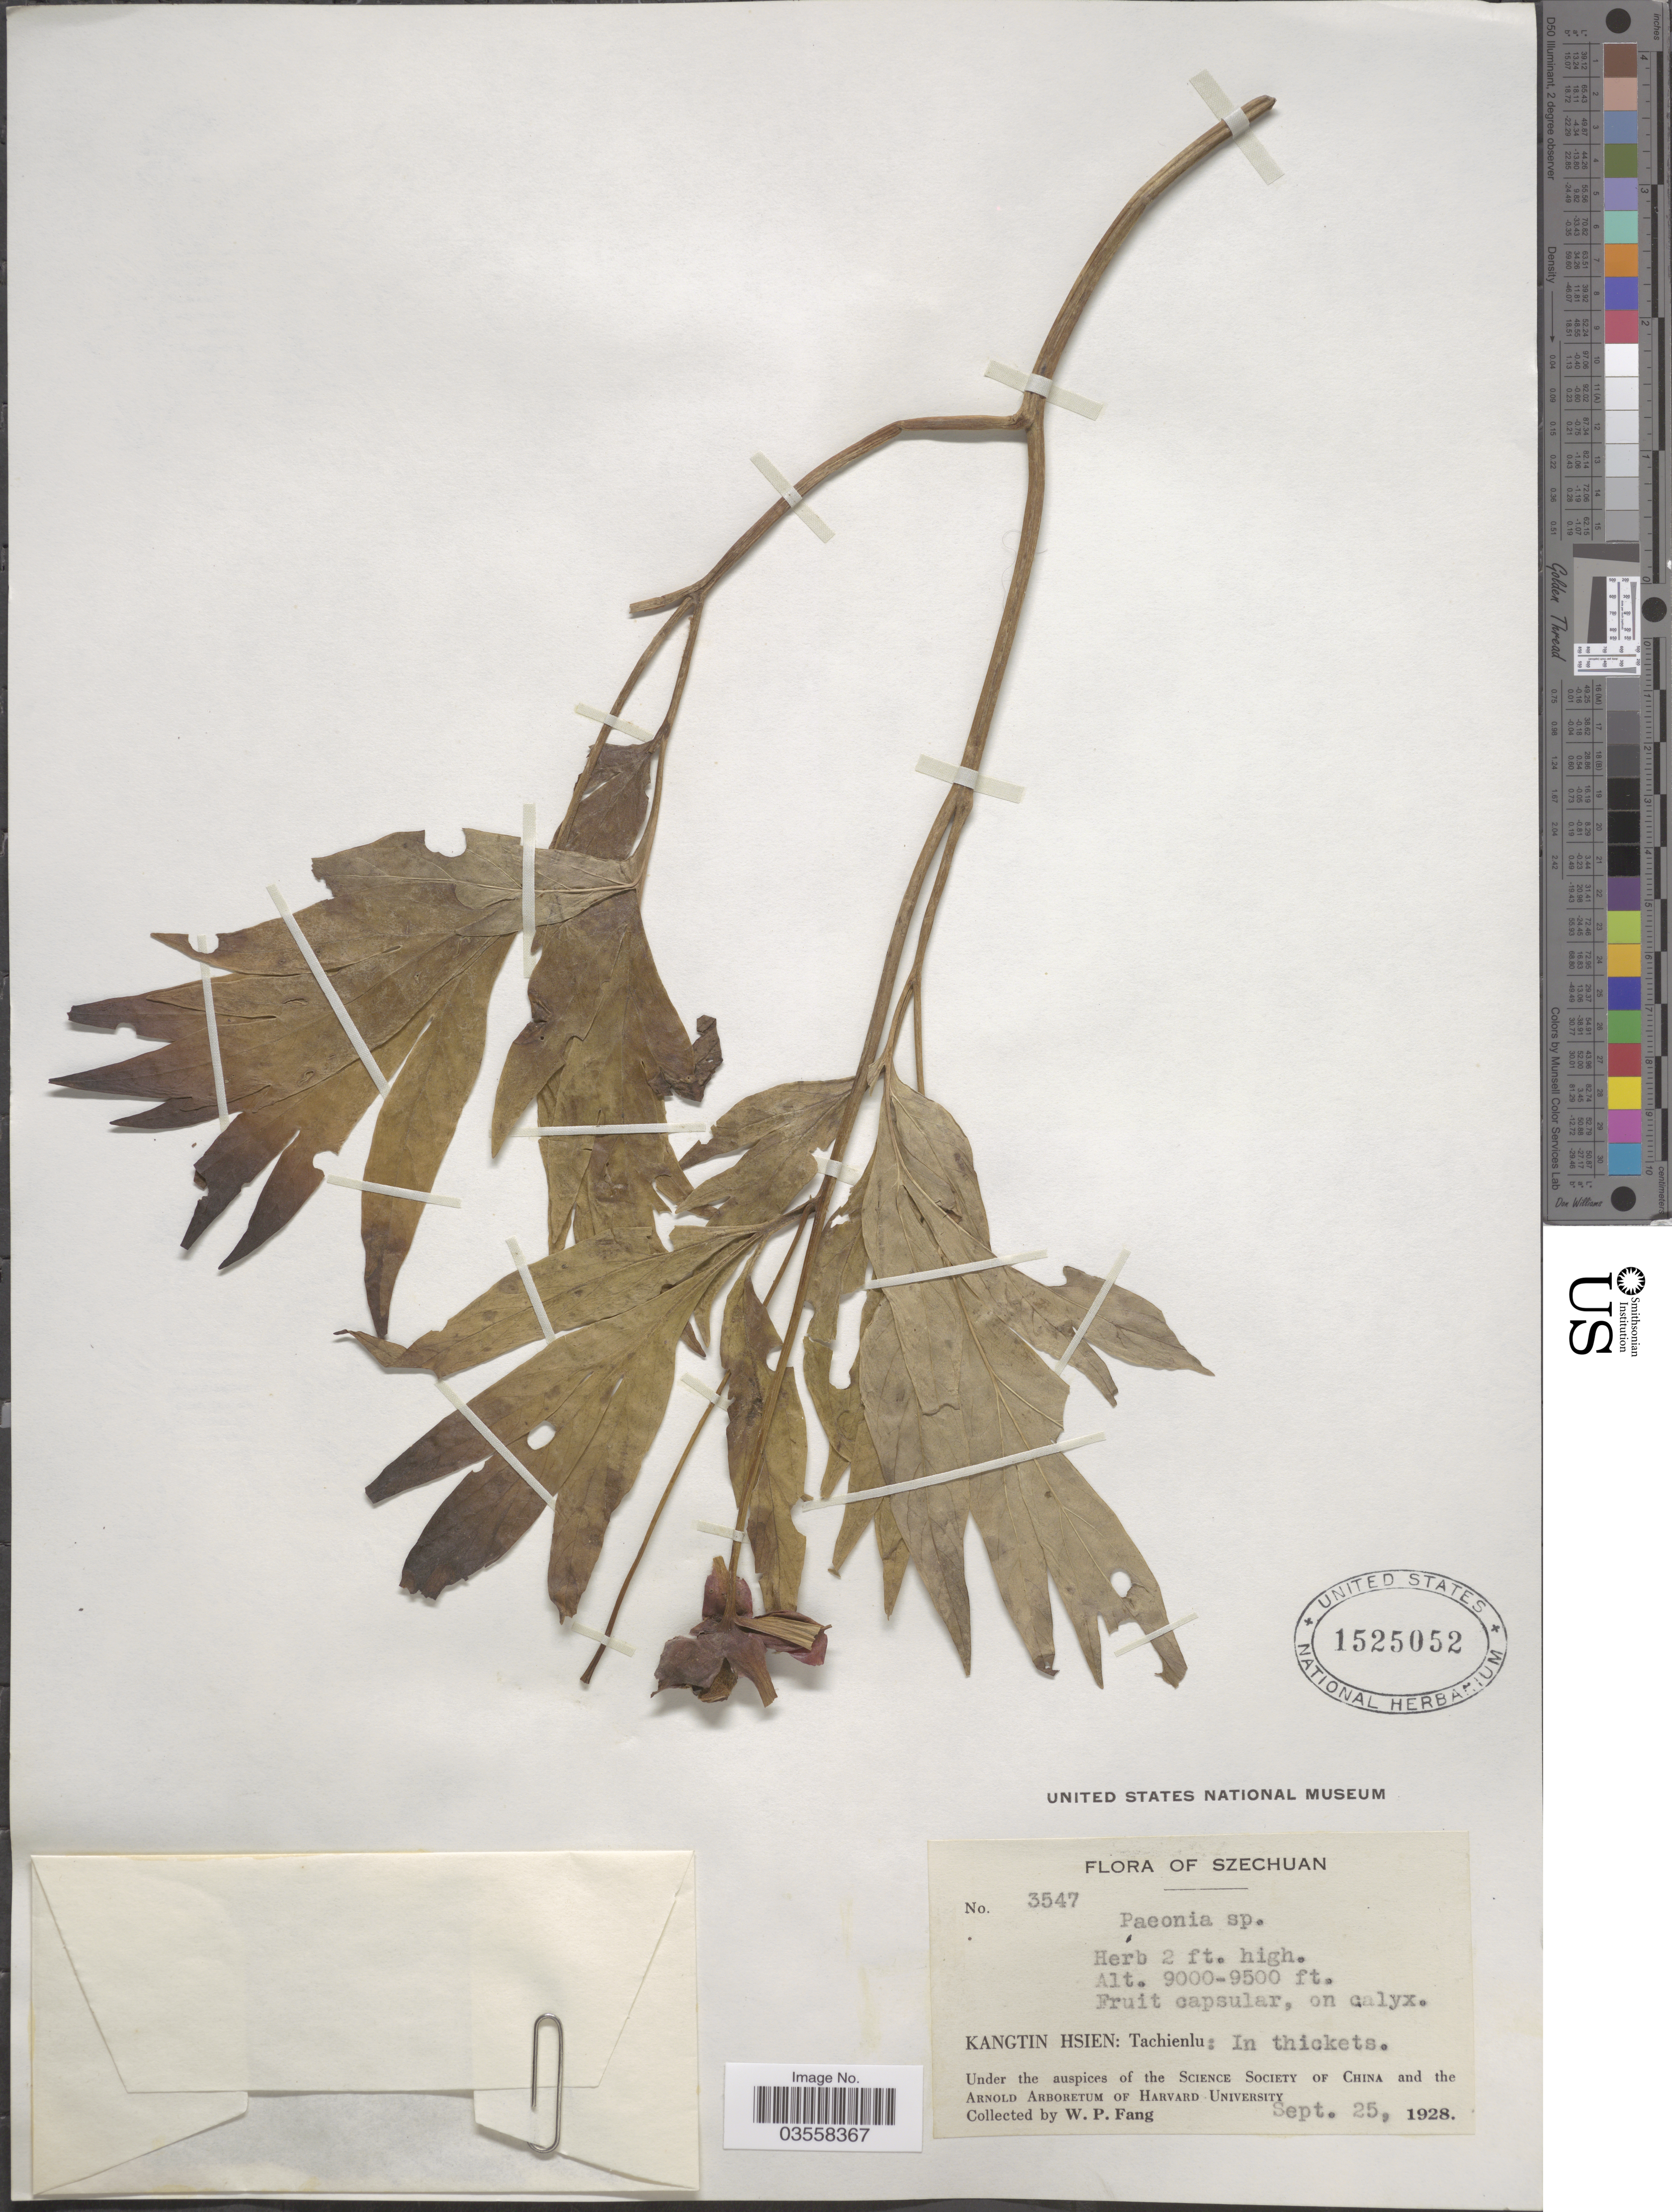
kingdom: Plantae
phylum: Tracheophyta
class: Magnoliopsida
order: Saxifragales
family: Paeoniaceae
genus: Paeonia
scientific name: Paeonia anomala subsp. veitchii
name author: (Lynch) D.Y. Hong & K.Y. Pan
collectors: W. P. Fang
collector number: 3547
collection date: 1928-09-25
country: China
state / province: Sichuan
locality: Szechuan. Kangtin Hsien: Tachienlu: In thickets.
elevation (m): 2743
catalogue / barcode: US 1525052